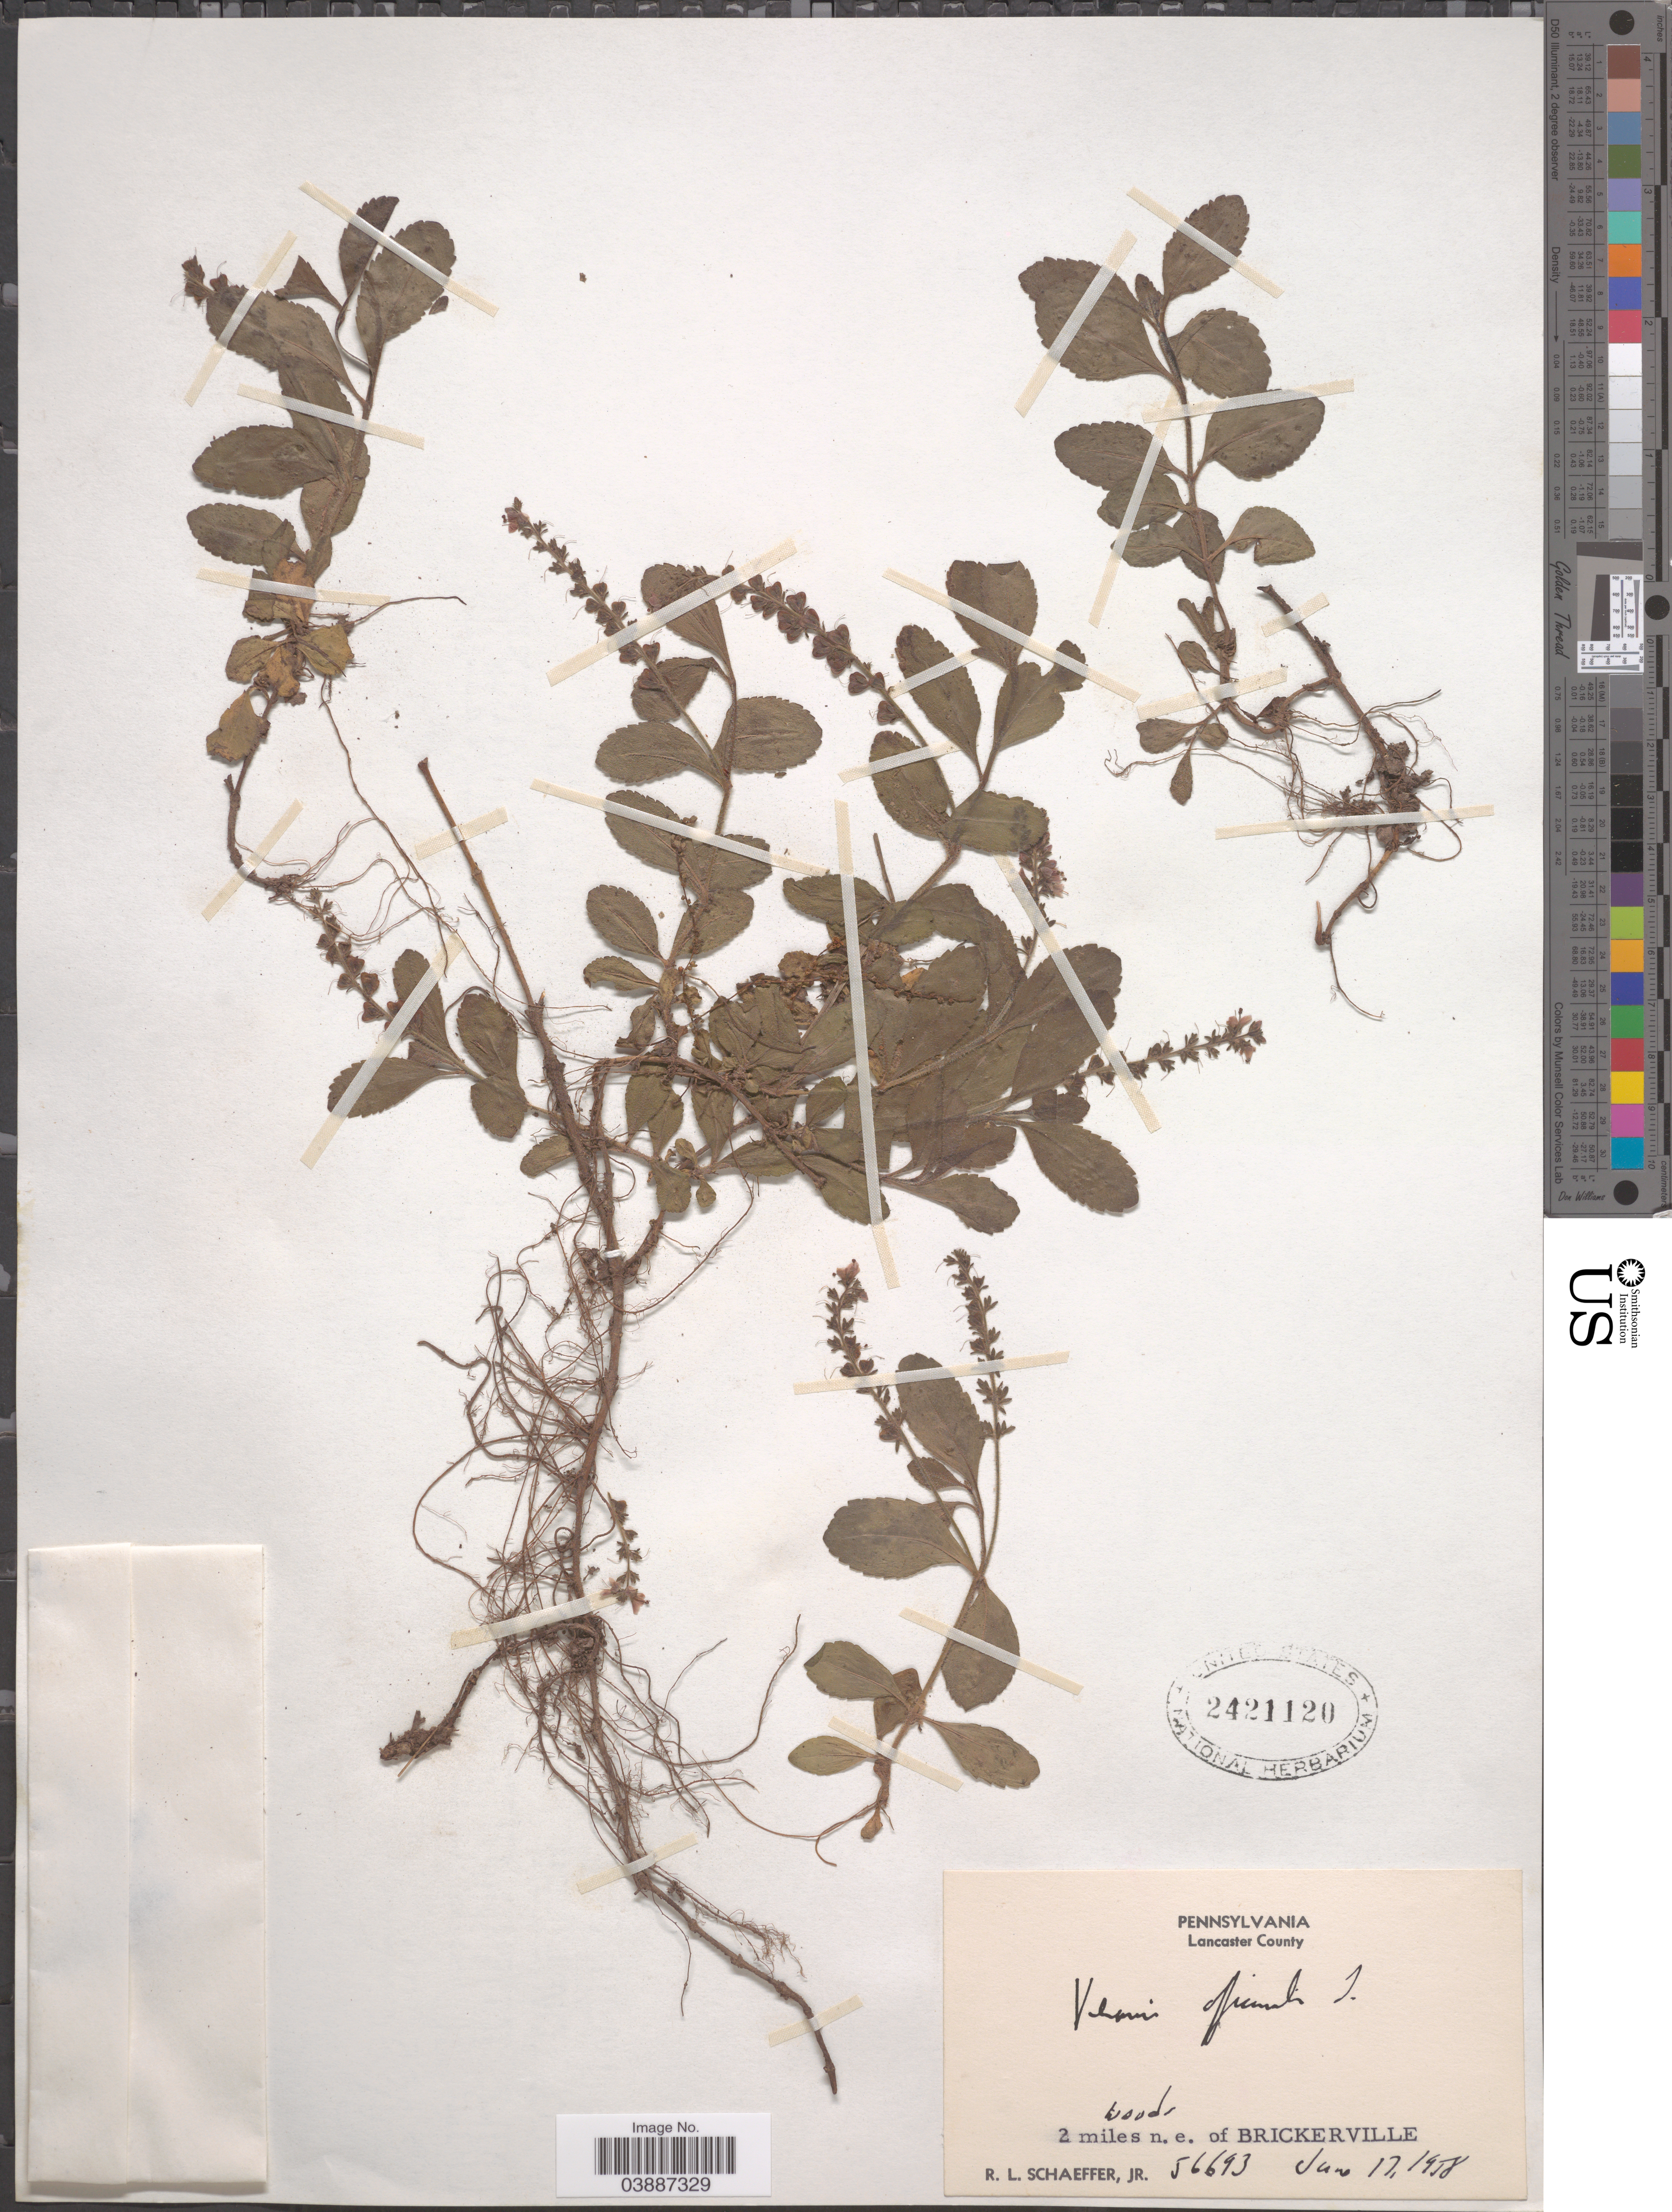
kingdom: Plantae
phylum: Tracheophyta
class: Magnoliopsida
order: Lamiales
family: Plantaginaceae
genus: Veronica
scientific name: Veronica officinalis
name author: L.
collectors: R. L. Schaeffer Jr.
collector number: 56693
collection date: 1958-06-17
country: United States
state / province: Pennsylvania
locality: Lancaster County. 2 miles n.e. of Brickerville.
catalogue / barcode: US 2421120